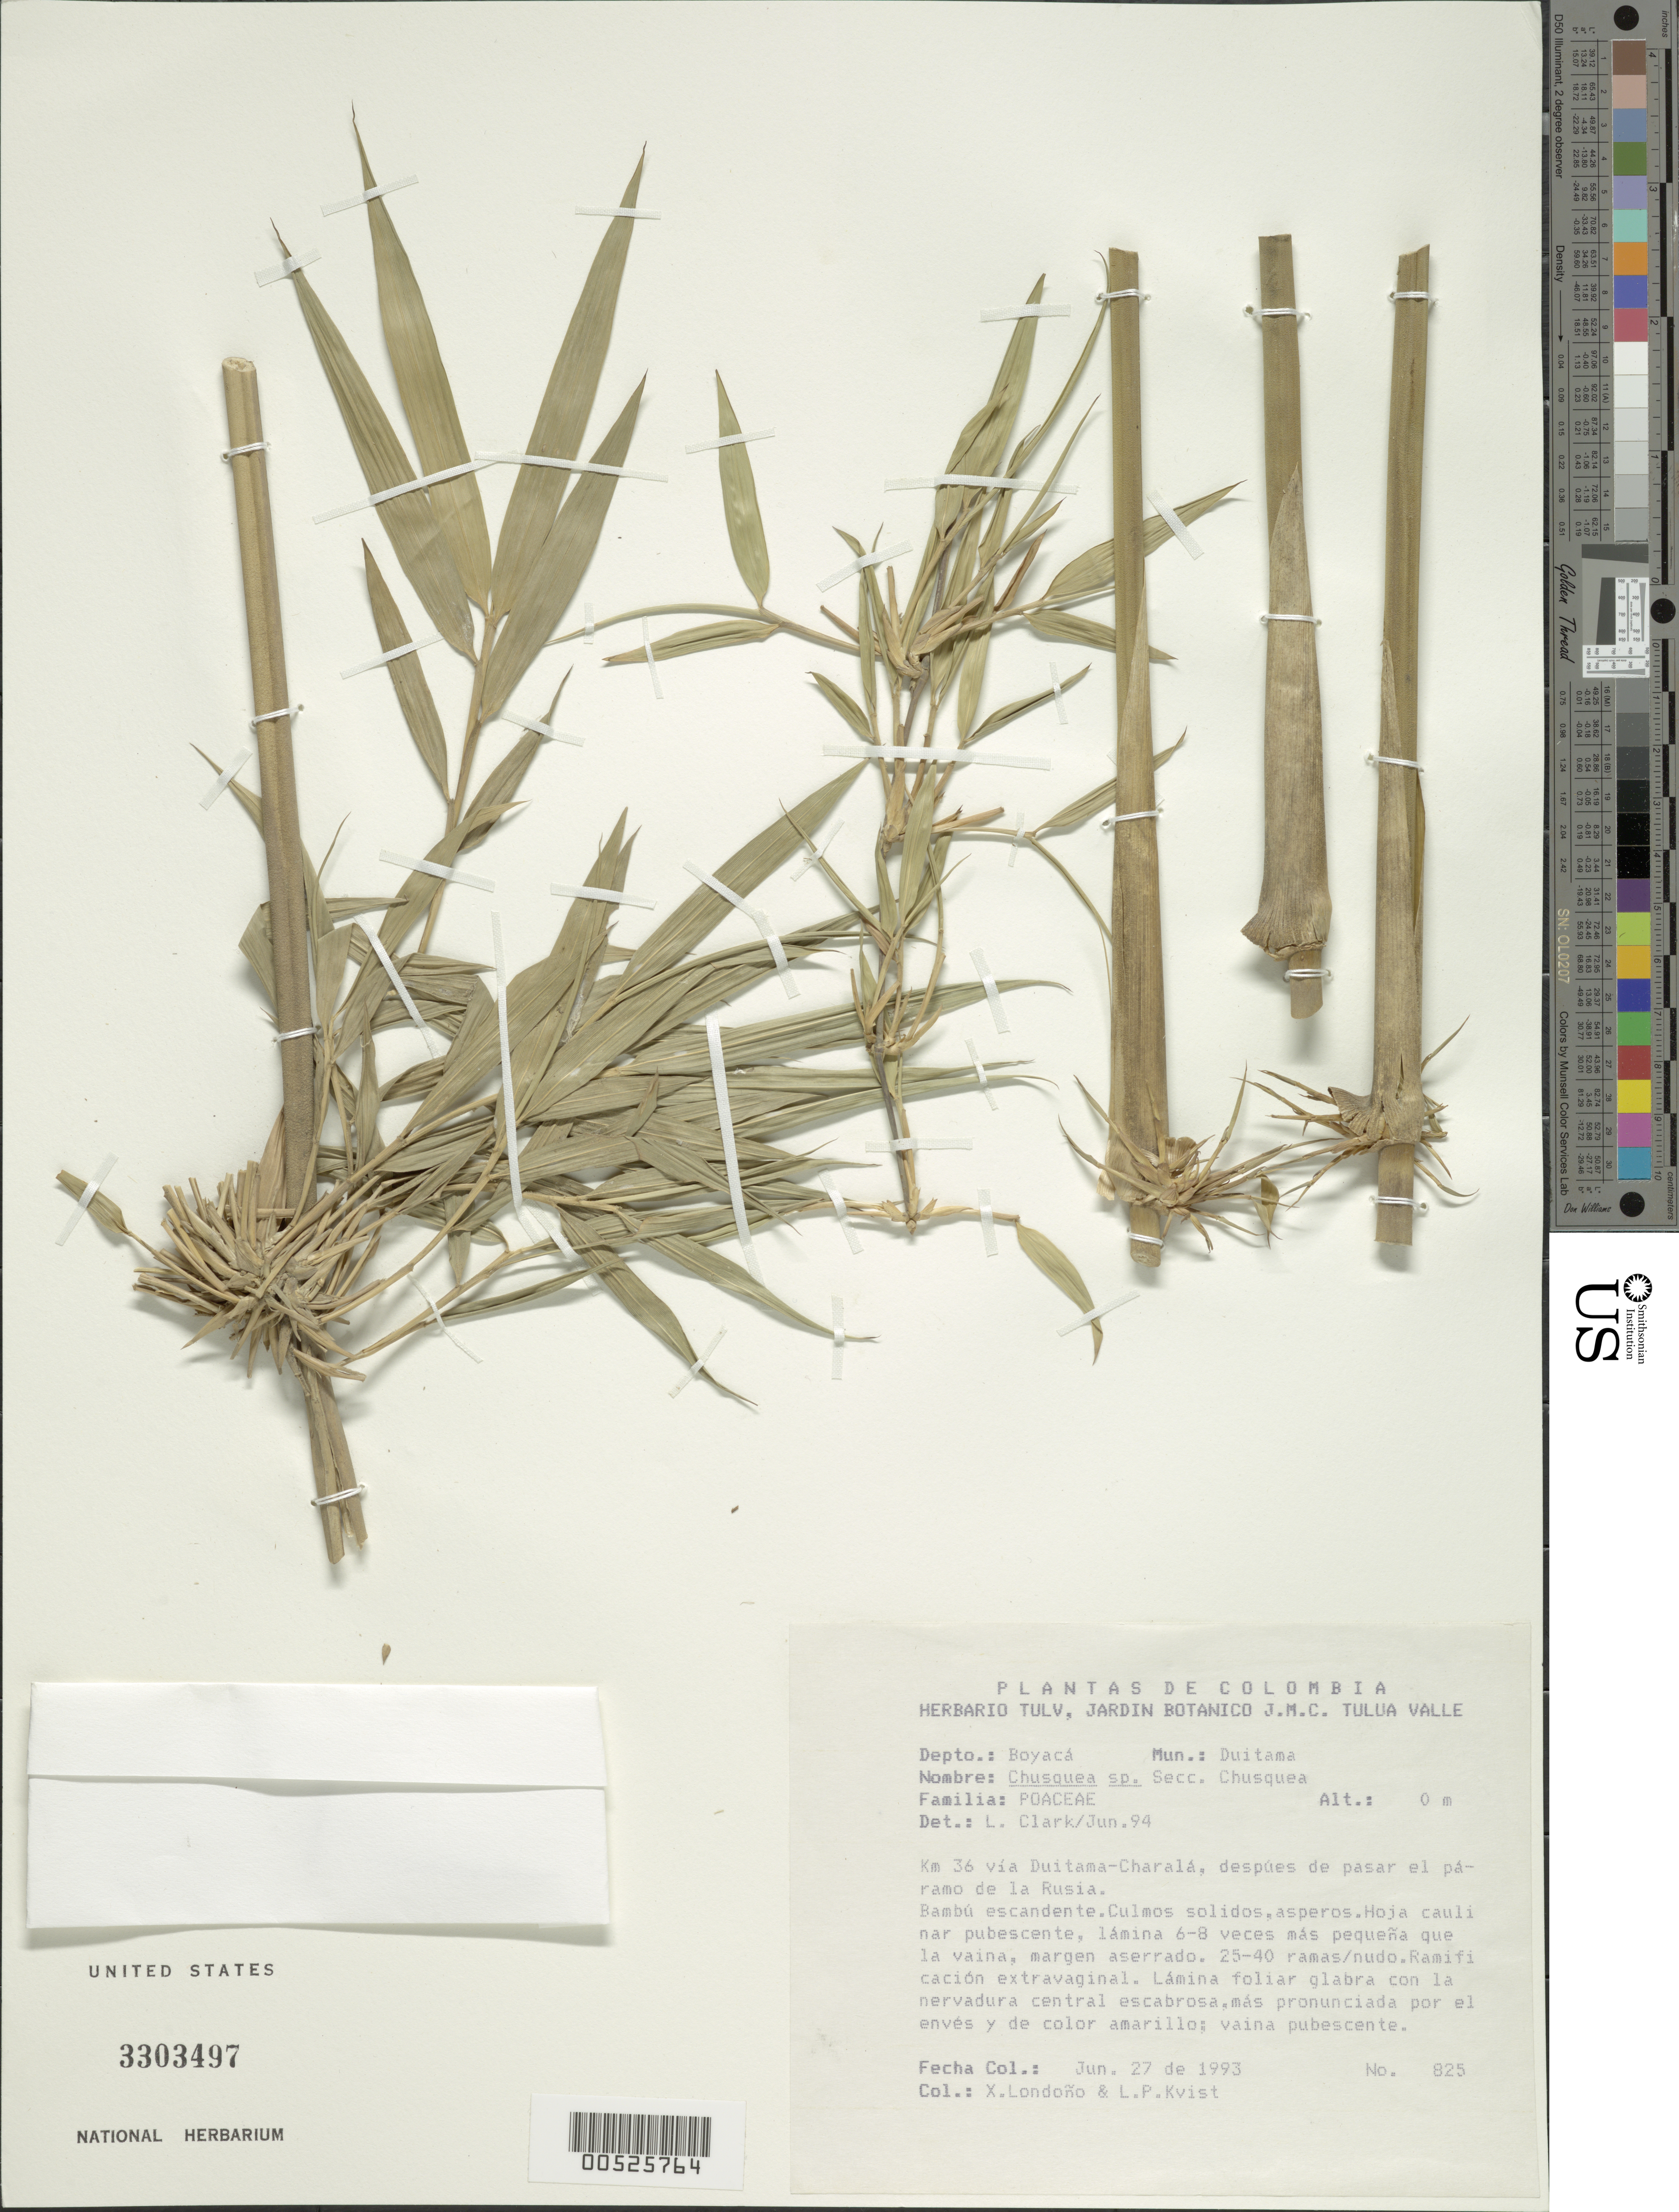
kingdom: Plantae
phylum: Tracheophyta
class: Liliopsida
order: Poales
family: Poaceae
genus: Chusquea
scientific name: Chusquea sp.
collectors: X. Londoño & L. P. Kvist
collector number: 825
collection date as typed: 27 Jun 1993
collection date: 1993-06-27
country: Colombia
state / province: Boyacá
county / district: Duitama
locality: Km 36 via Duitama - Charala, despues de Pasar el Paramo de La Rusia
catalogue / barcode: US 3303497